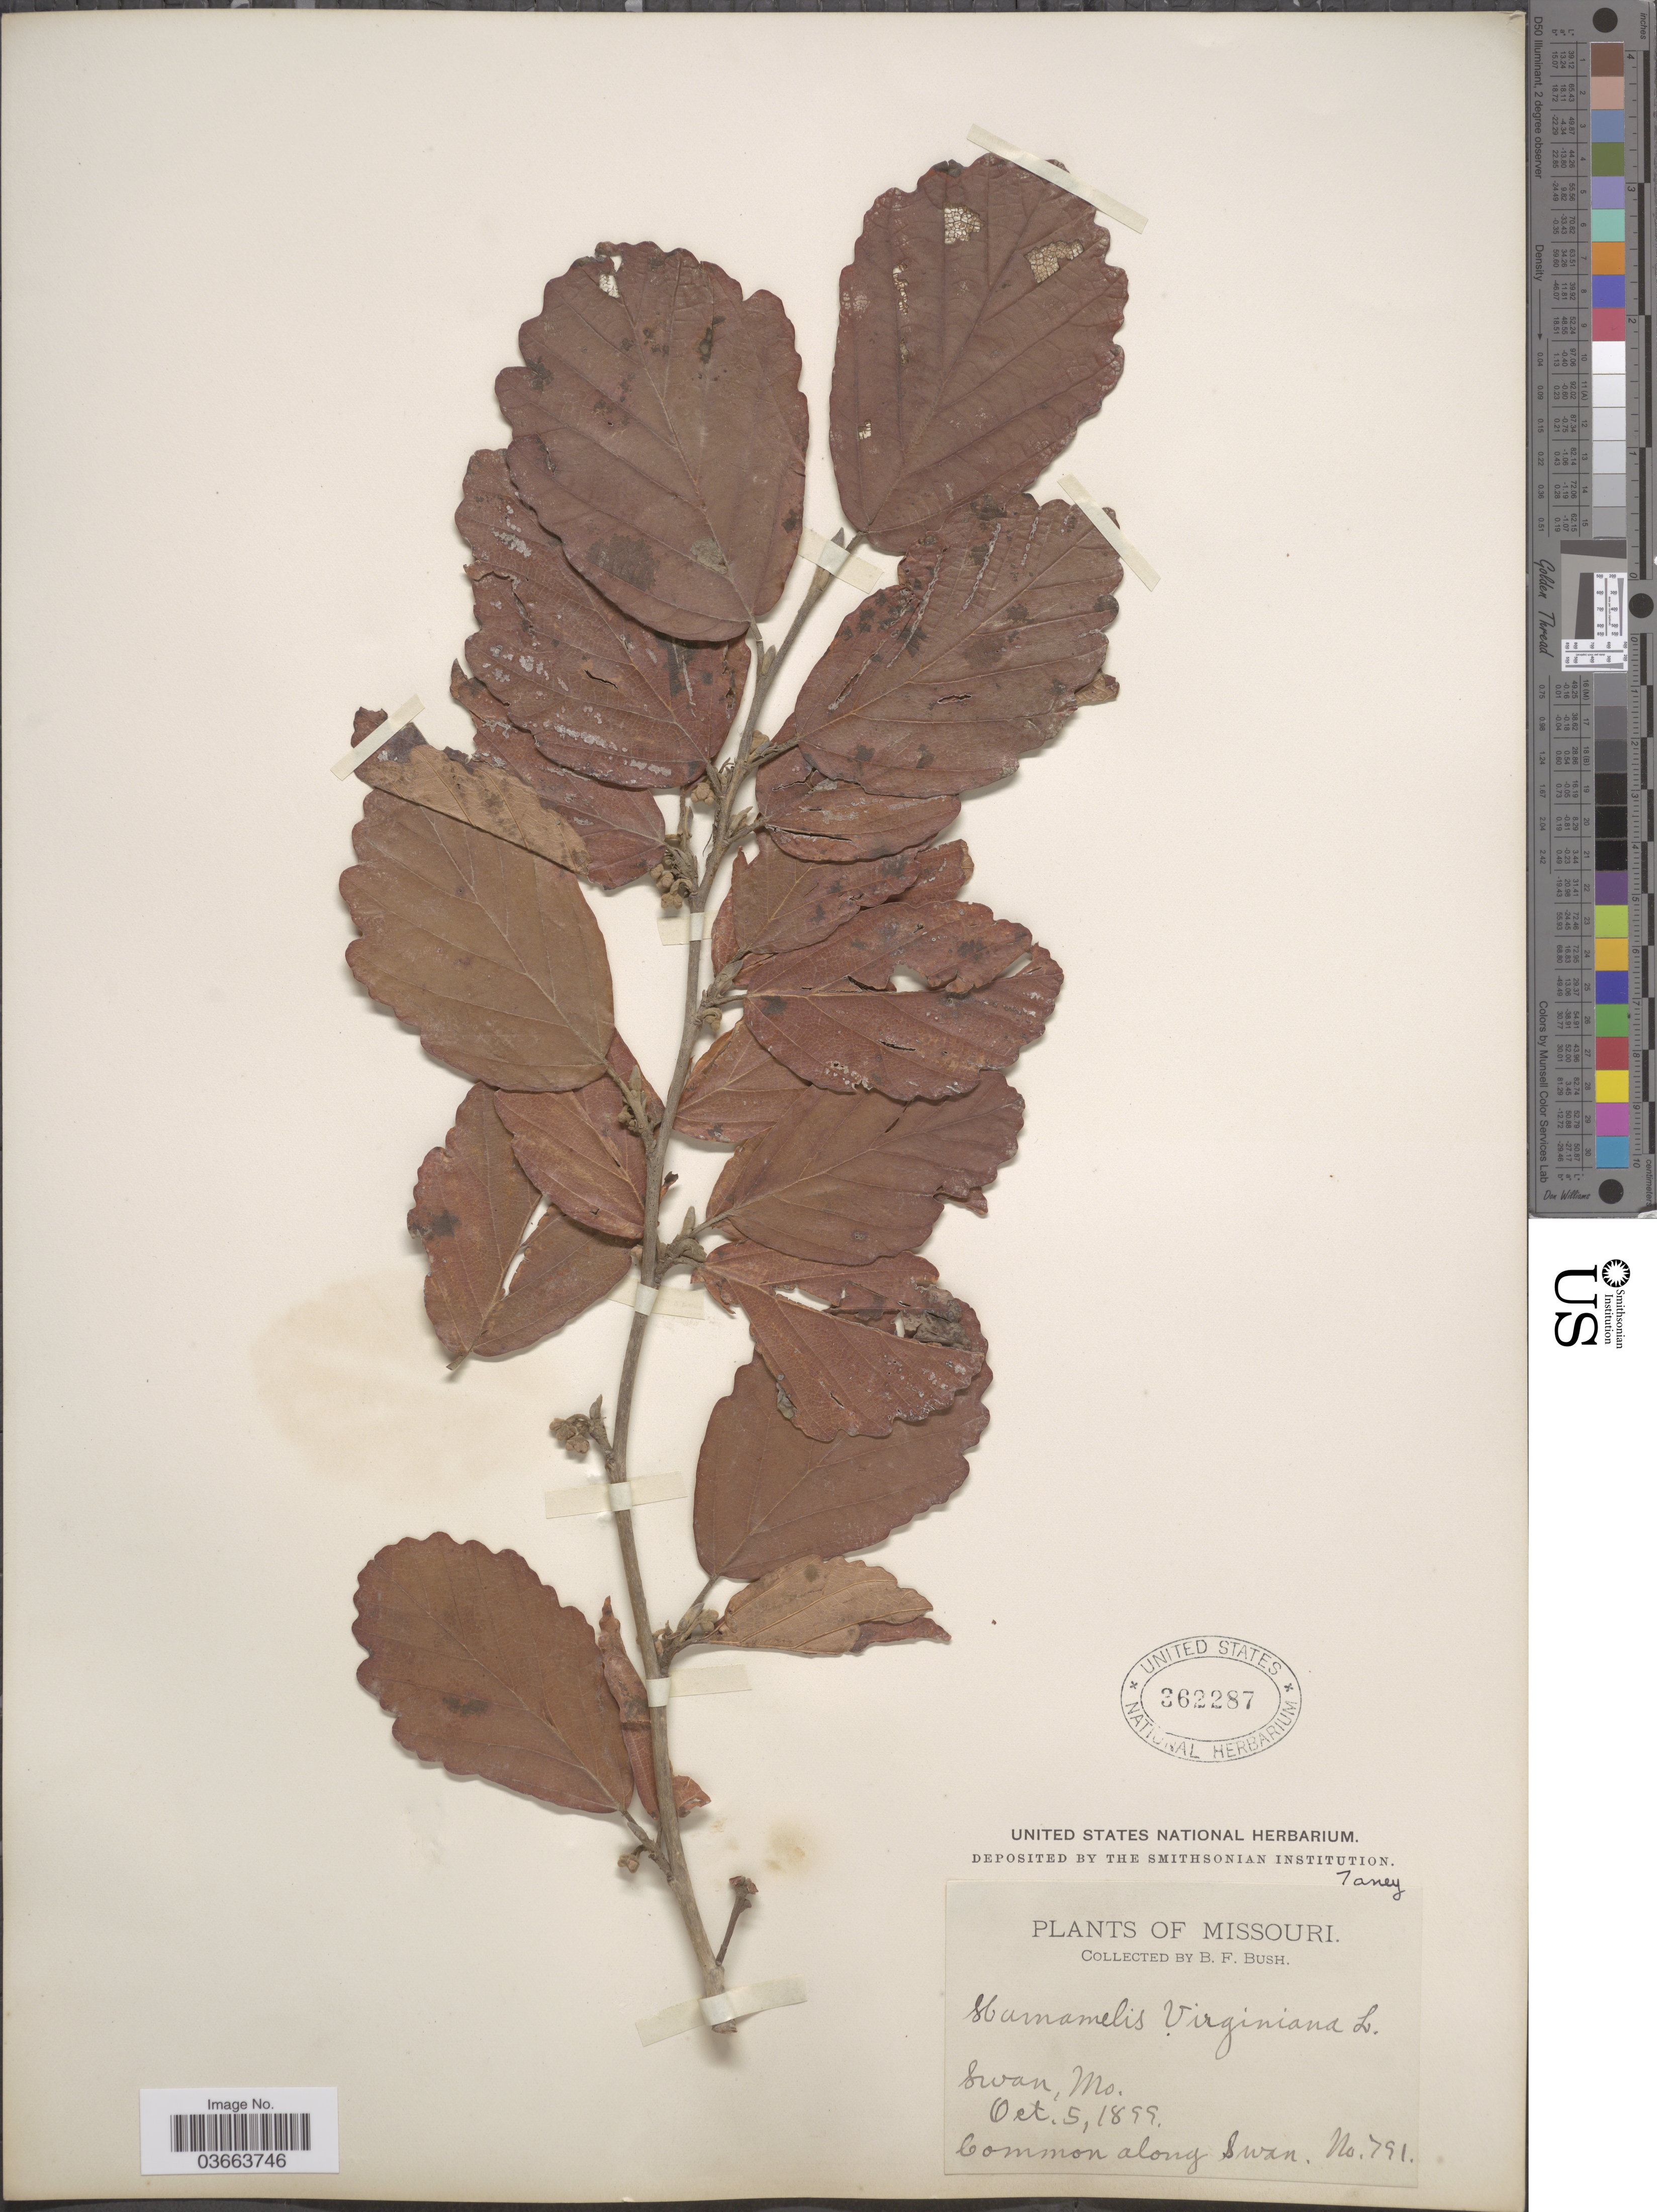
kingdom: Plantae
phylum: Tracheophyta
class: Magnoliopsida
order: Saxifragales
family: Hamamelidaceae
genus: Hamamelis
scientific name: Hamamelis virginiana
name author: L.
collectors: B. F. Bush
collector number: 791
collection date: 1855-10-05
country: United States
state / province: Missouri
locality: Taney. Swan. Along Swan.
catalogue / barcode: US 362287